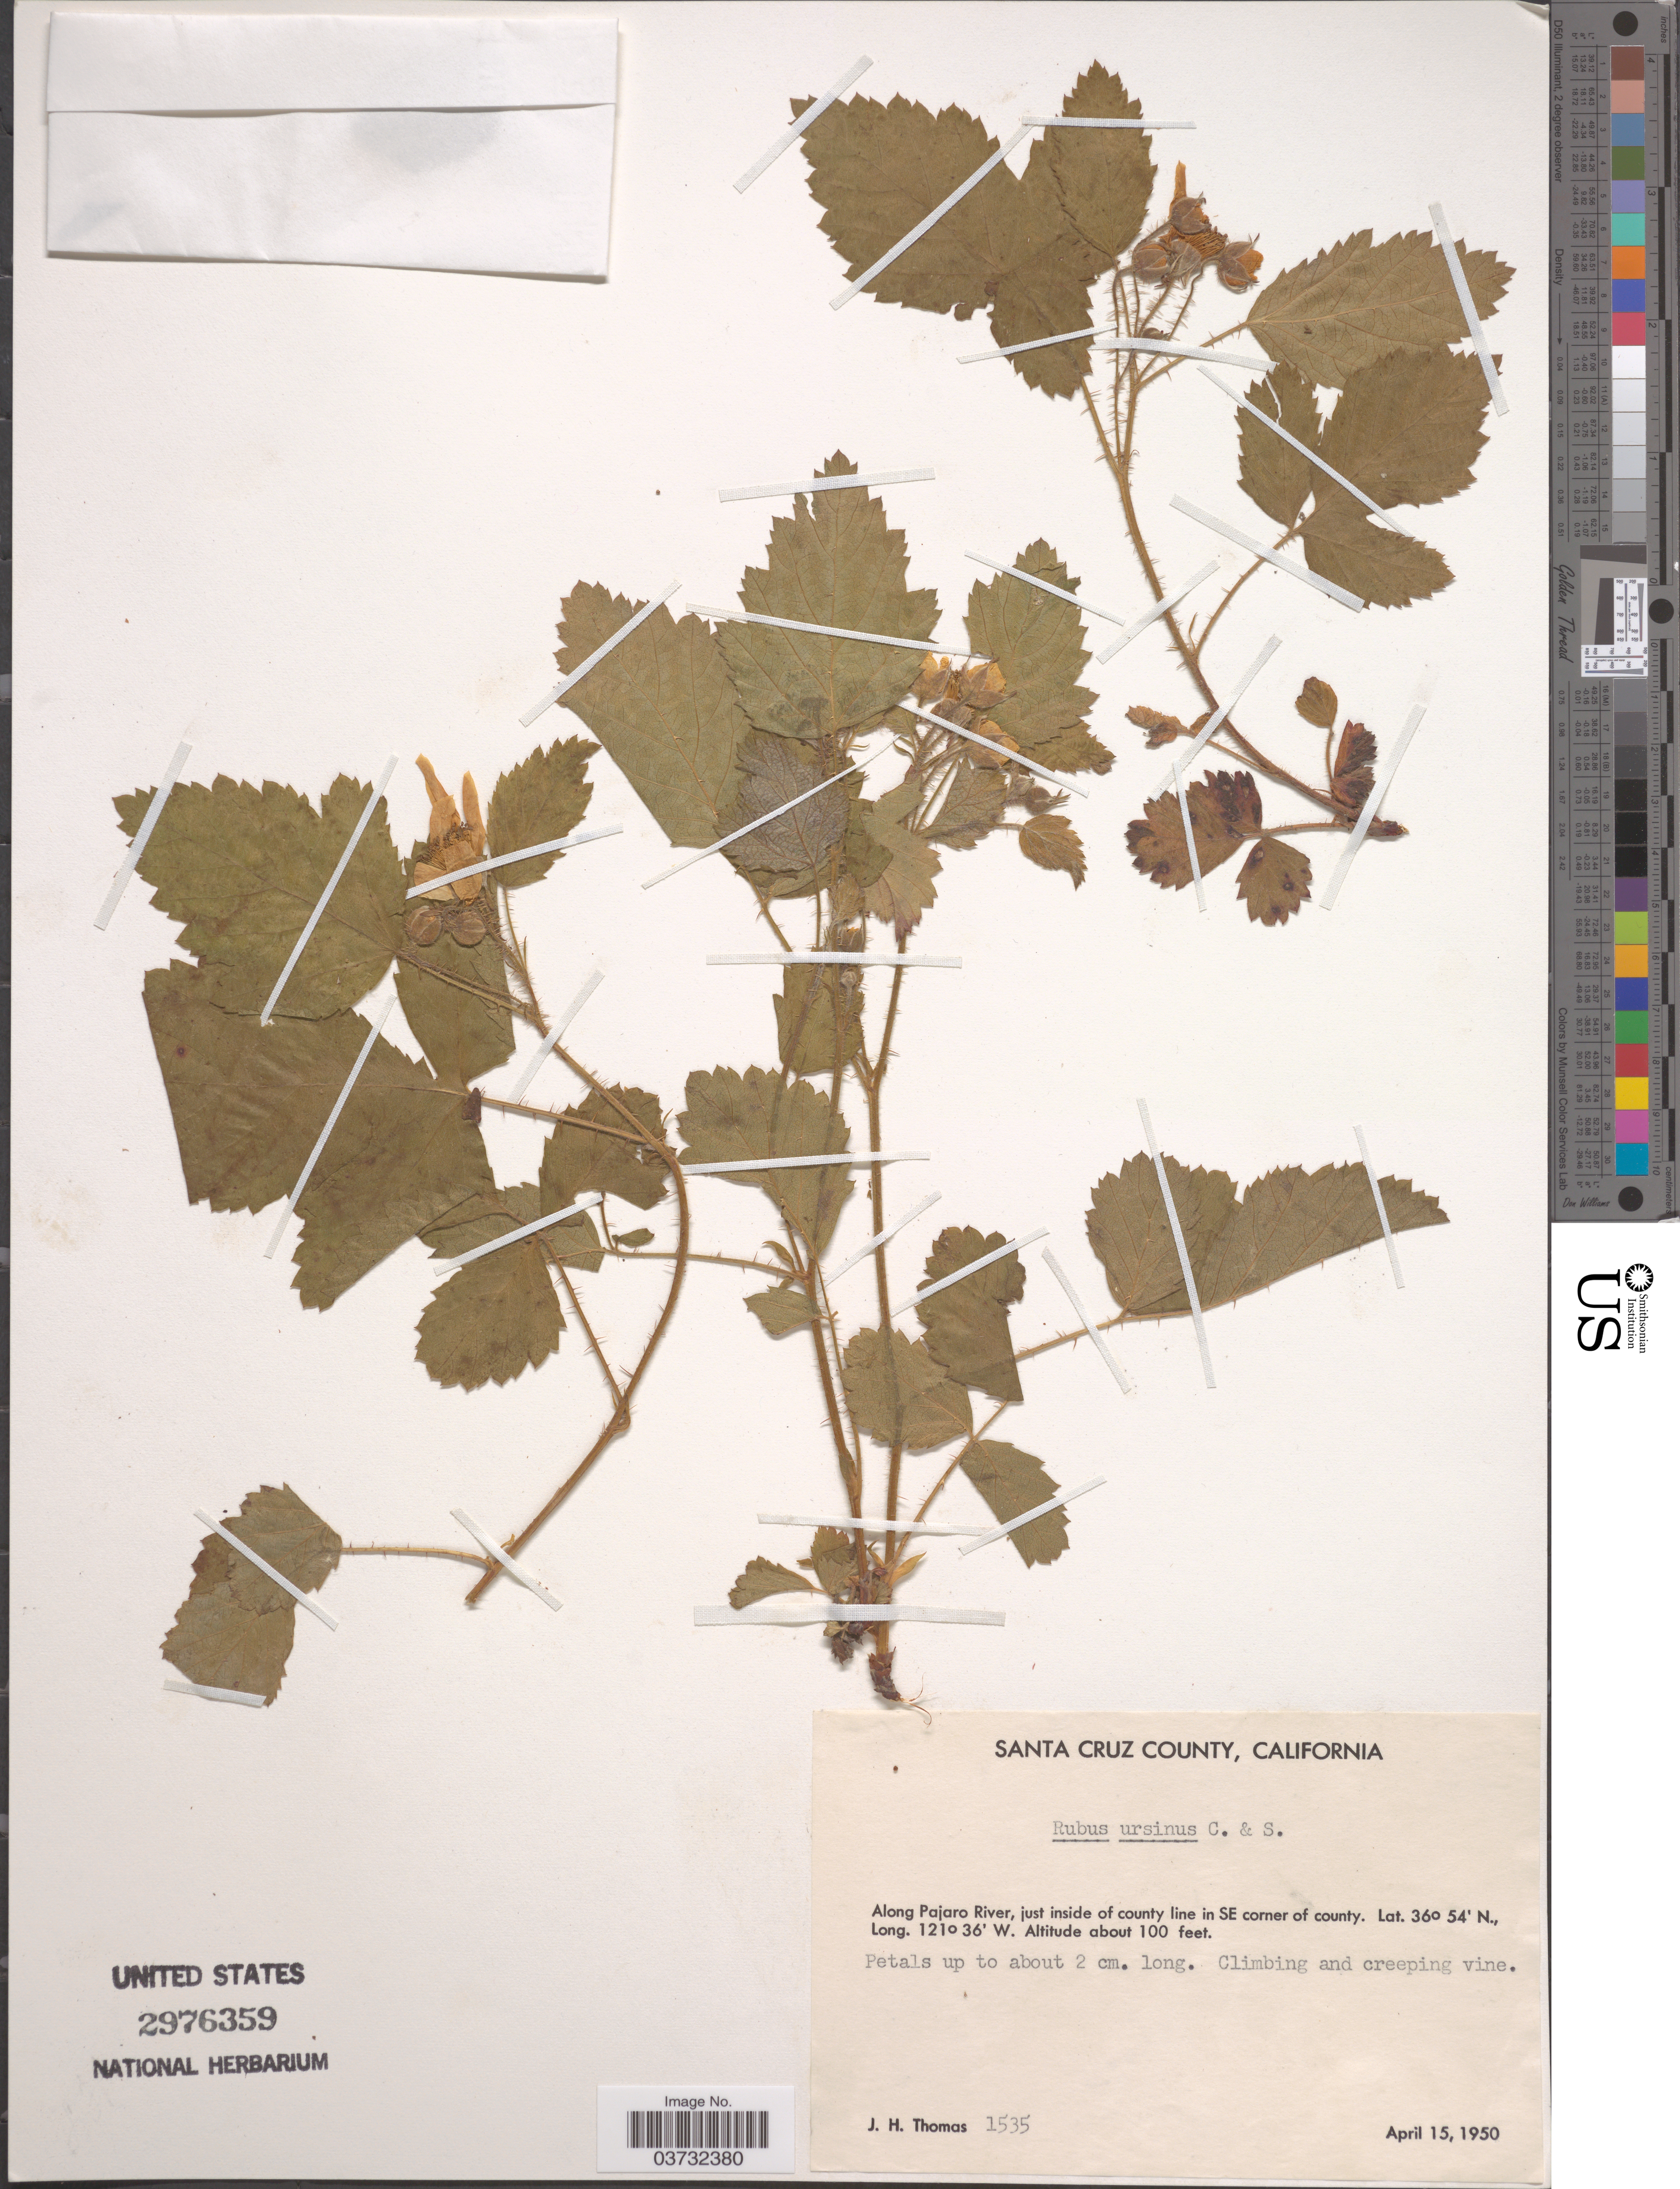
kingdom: Plantae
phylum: Tracheophyta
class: Magnoliopsida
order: Rosales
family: Rosaceae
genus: Rubus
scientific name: Rubus ursinus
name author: (Schltdl.) Cham.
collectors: J. H. Thomas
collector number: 1535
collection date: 1950-04-15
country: United States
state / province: California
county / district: Santa Cruz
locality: Santa Cruz County. Along Pajaro River, just inside of county line in SE corner of county.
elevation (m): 30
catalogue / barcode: US 2976359